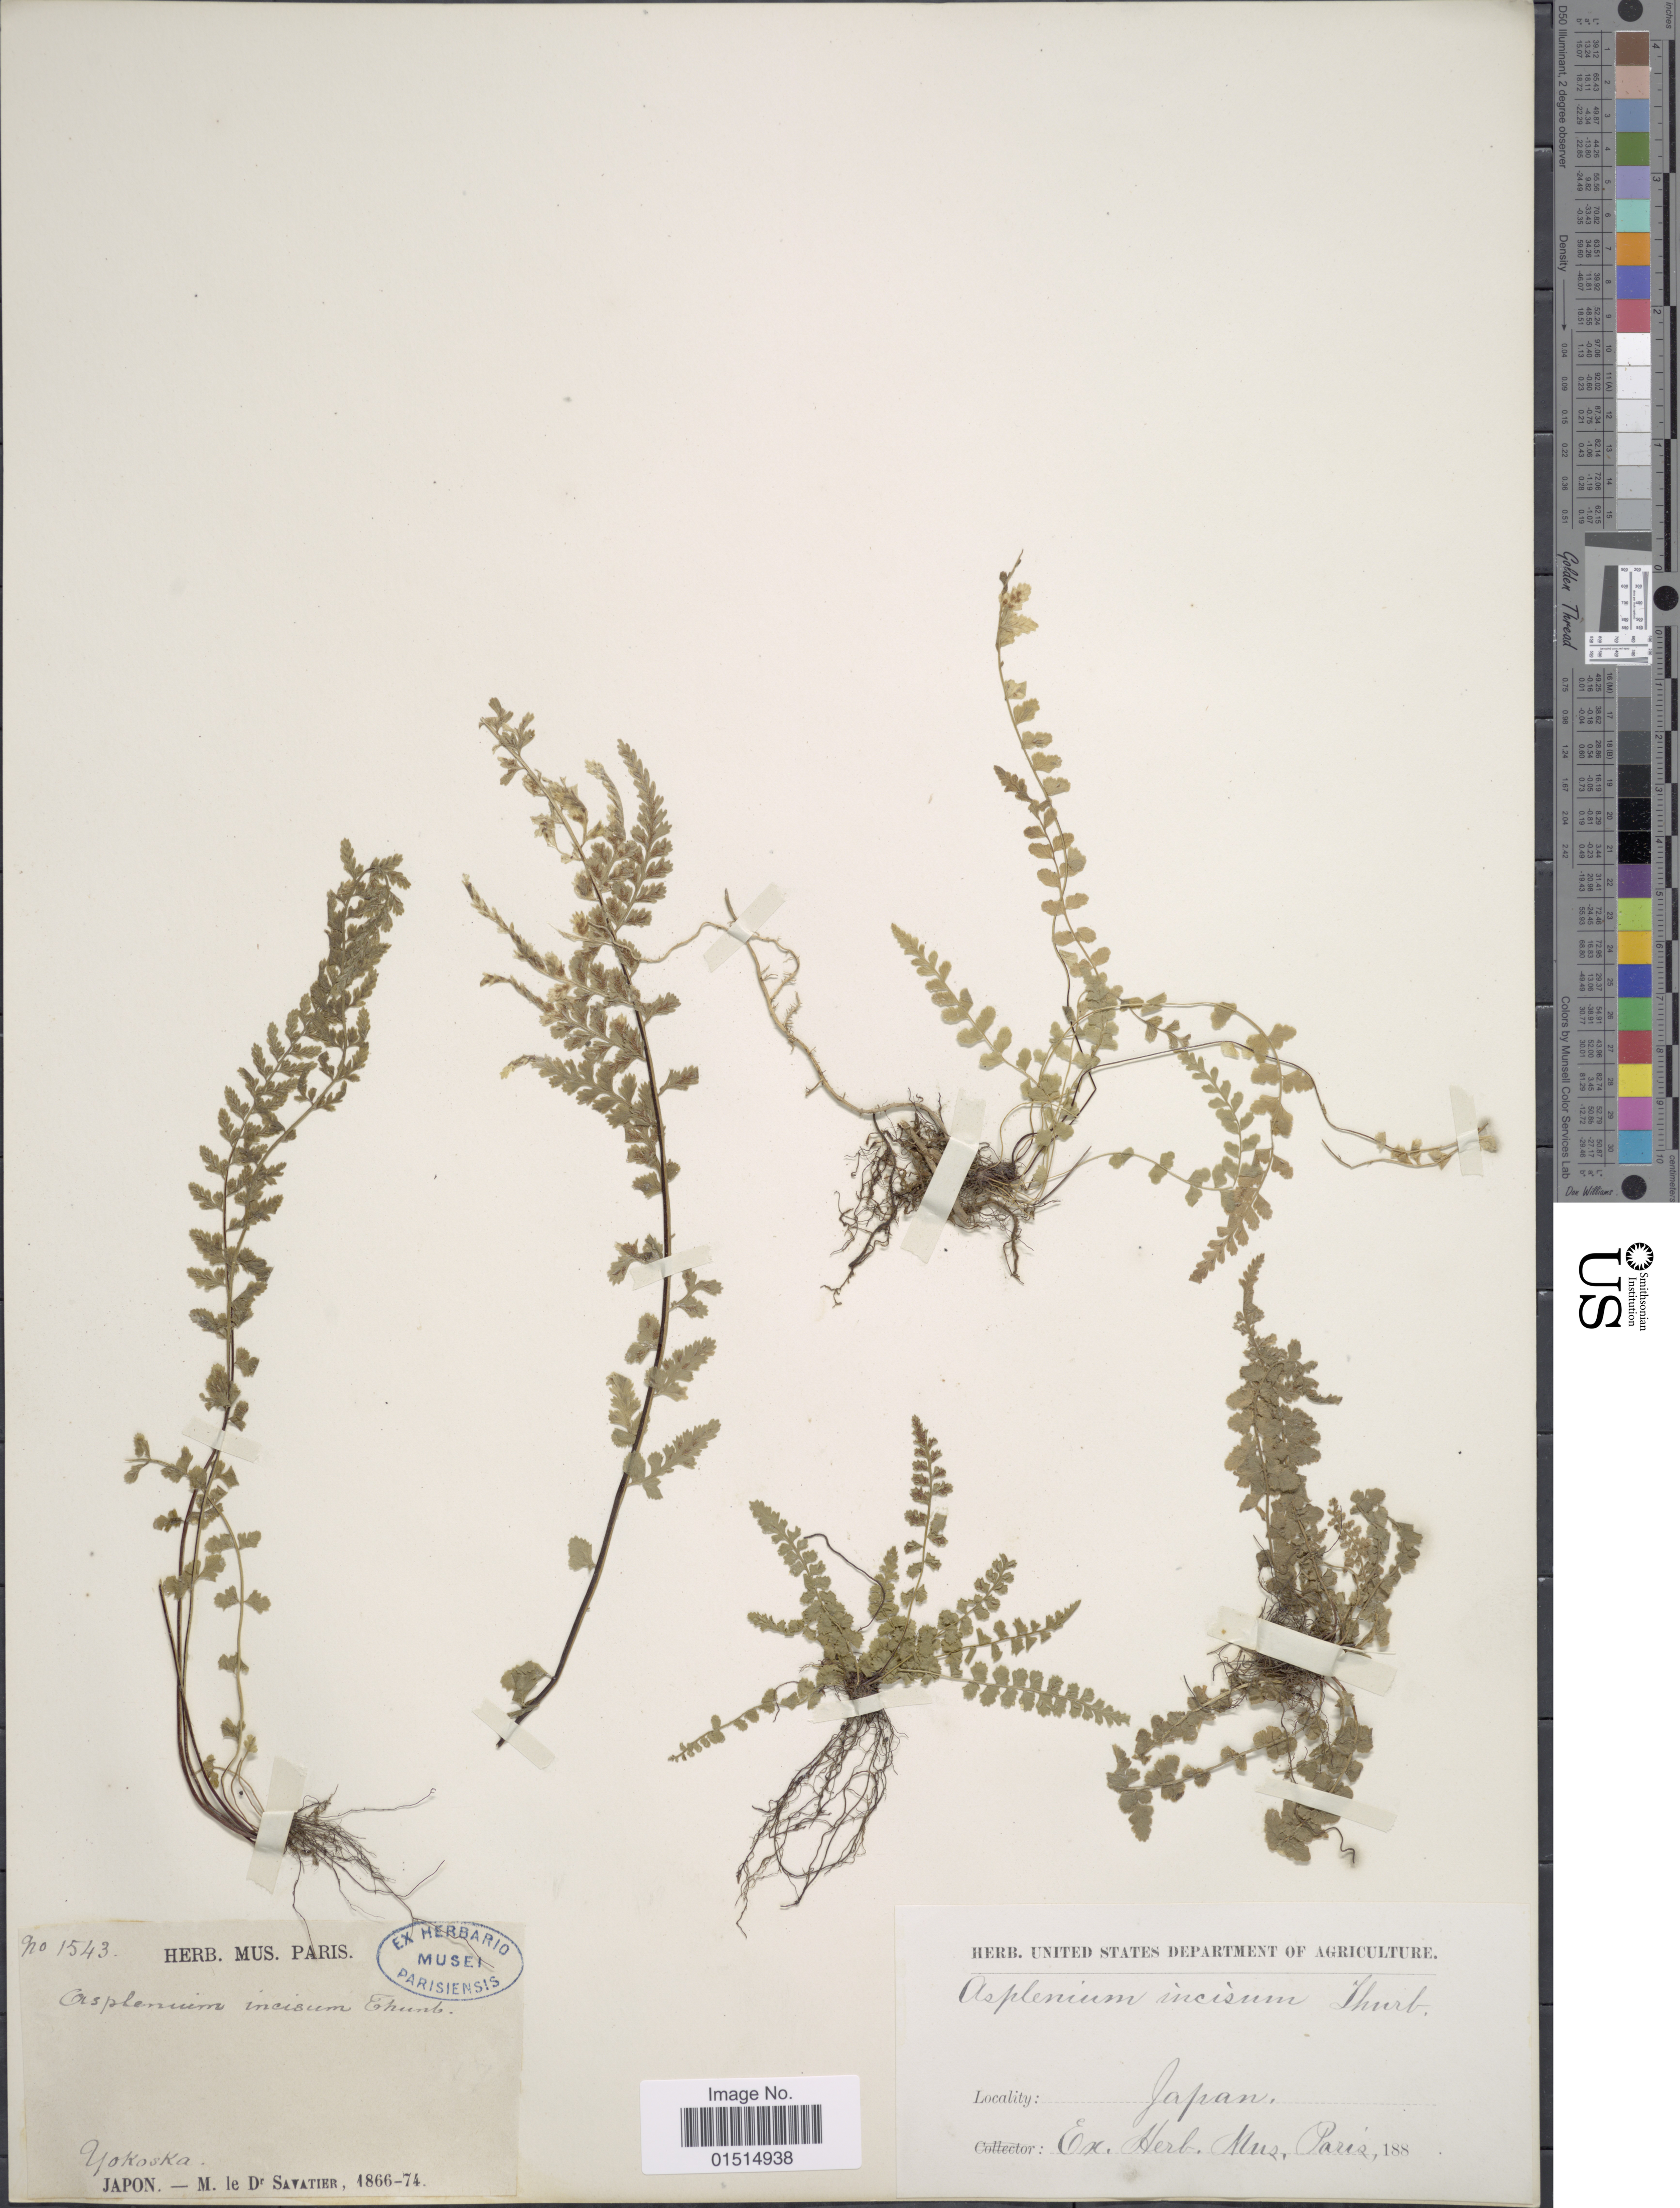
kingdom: Plantae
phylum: Tracheophyta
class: Polypodiopsida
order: Polypodiales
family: Aspleniaceae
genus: Asplenium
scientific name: Asplenium incisum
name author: Thunb.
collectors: Savatier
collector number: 1543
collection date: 1866/1874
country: Japan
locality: Yokoska